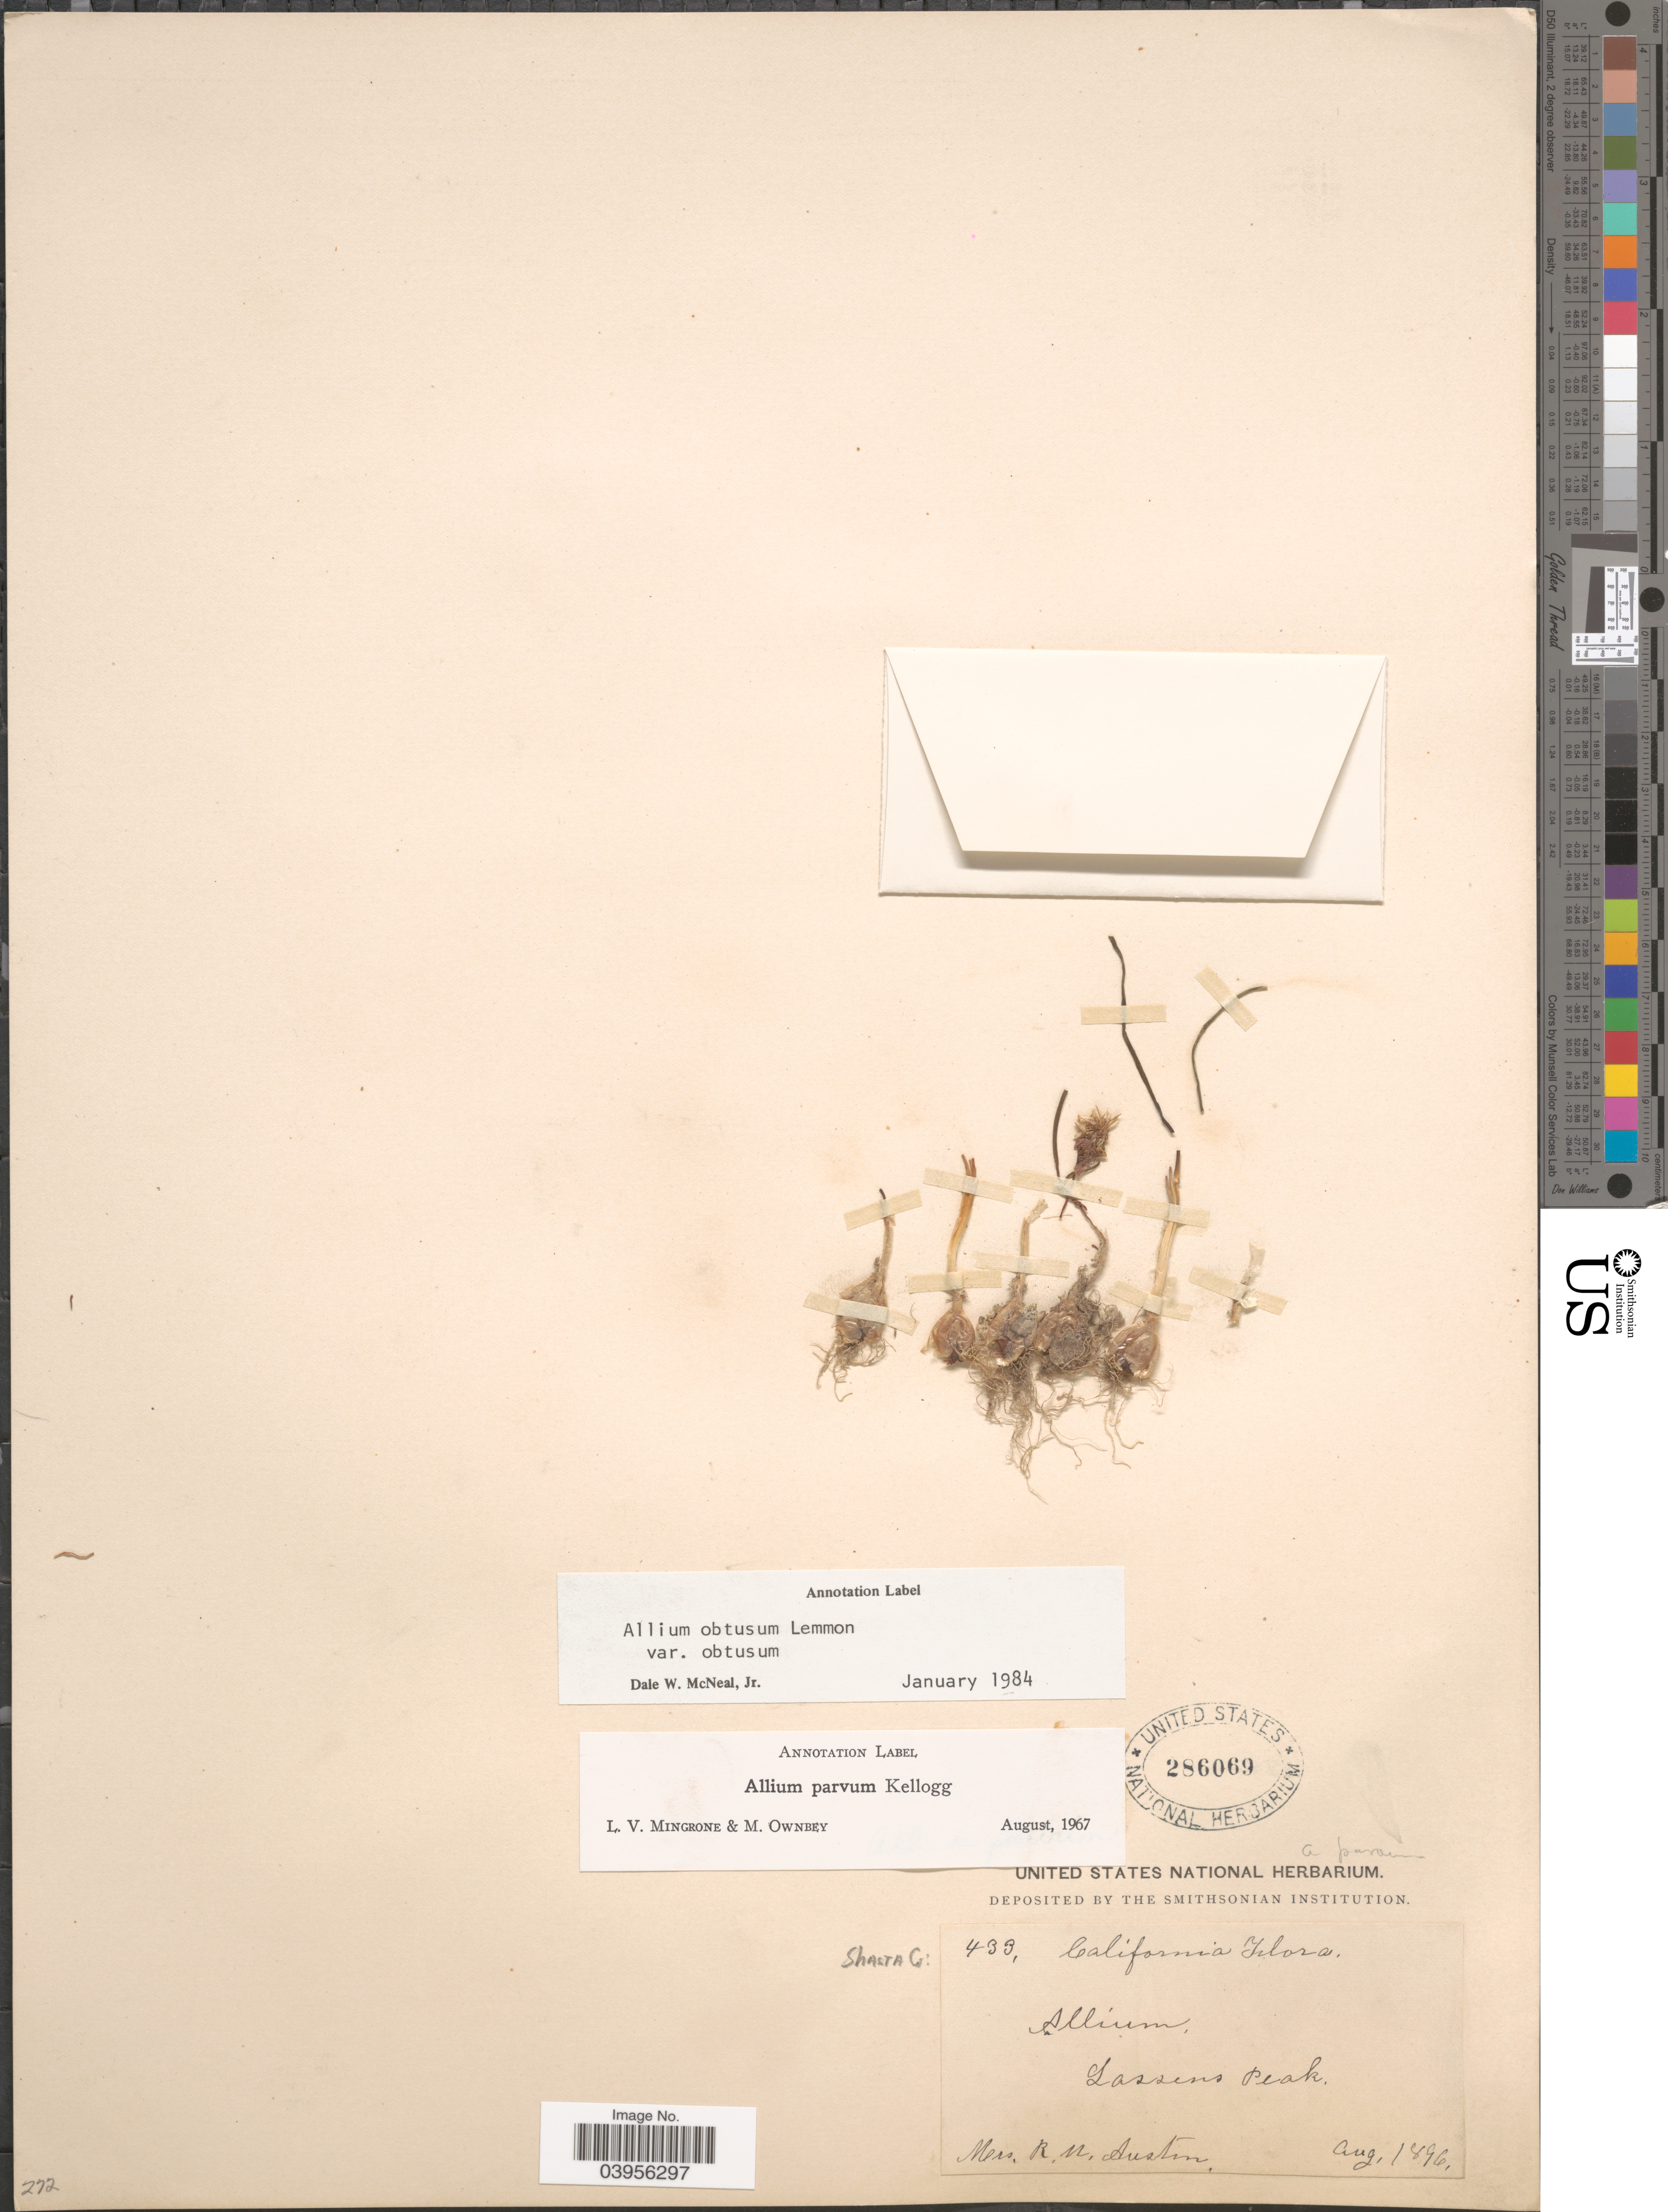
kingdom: Plantae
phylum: Tracheophyta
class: Liliopsida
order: Asparagales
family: Amaryllidaceae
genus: Allium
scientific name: Allium obtusum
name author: Lemmon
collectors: R. Austin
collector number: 433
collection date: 1896-08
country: United States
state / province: California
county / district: Shasta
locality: Shasta Co. Lassens Peak.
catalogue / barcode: US 286069